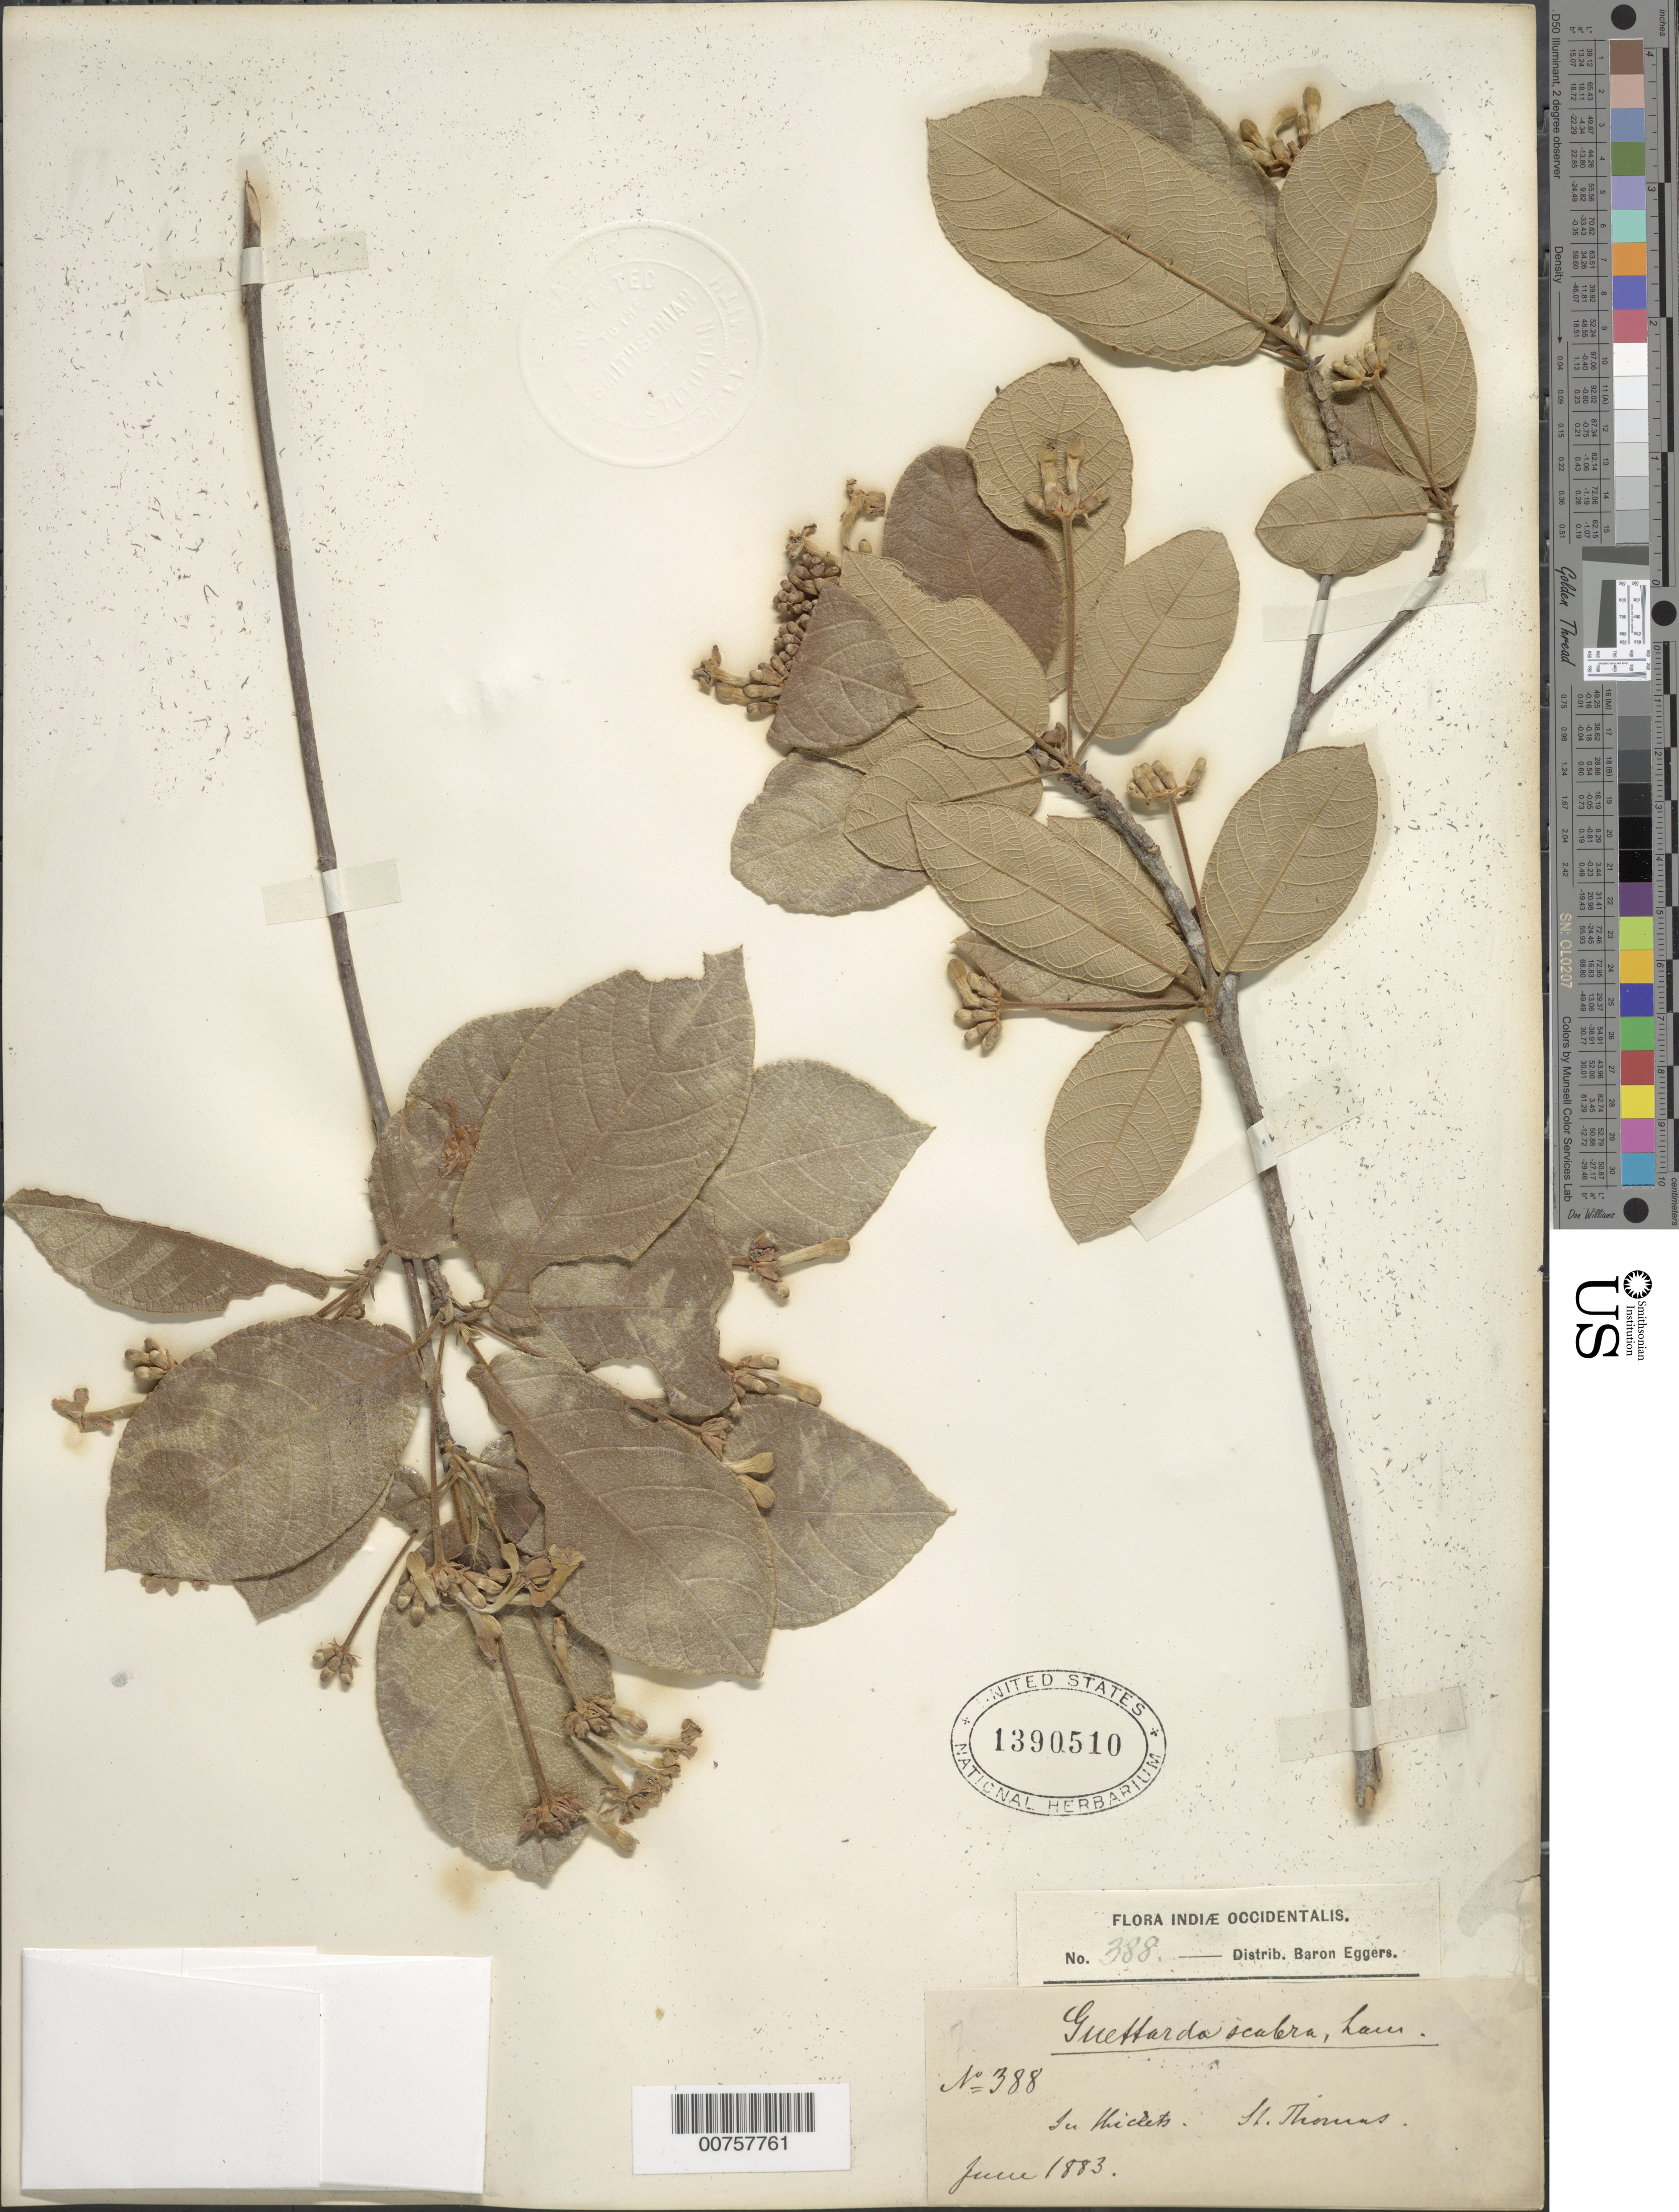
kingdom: Plantae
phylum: Tracheophyta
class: Magnoliopsida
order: Gentianales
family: Rubiaceae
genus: Guettarda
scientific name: Guettarda scabra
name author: (L.) Vent.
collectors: H. F. A. von Eggers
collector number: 388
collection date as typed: Jun 1883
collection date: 1883-06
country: U.S. Virgin Islands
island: St. Thomas Island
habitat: In thickets.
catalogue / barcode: US 1390510